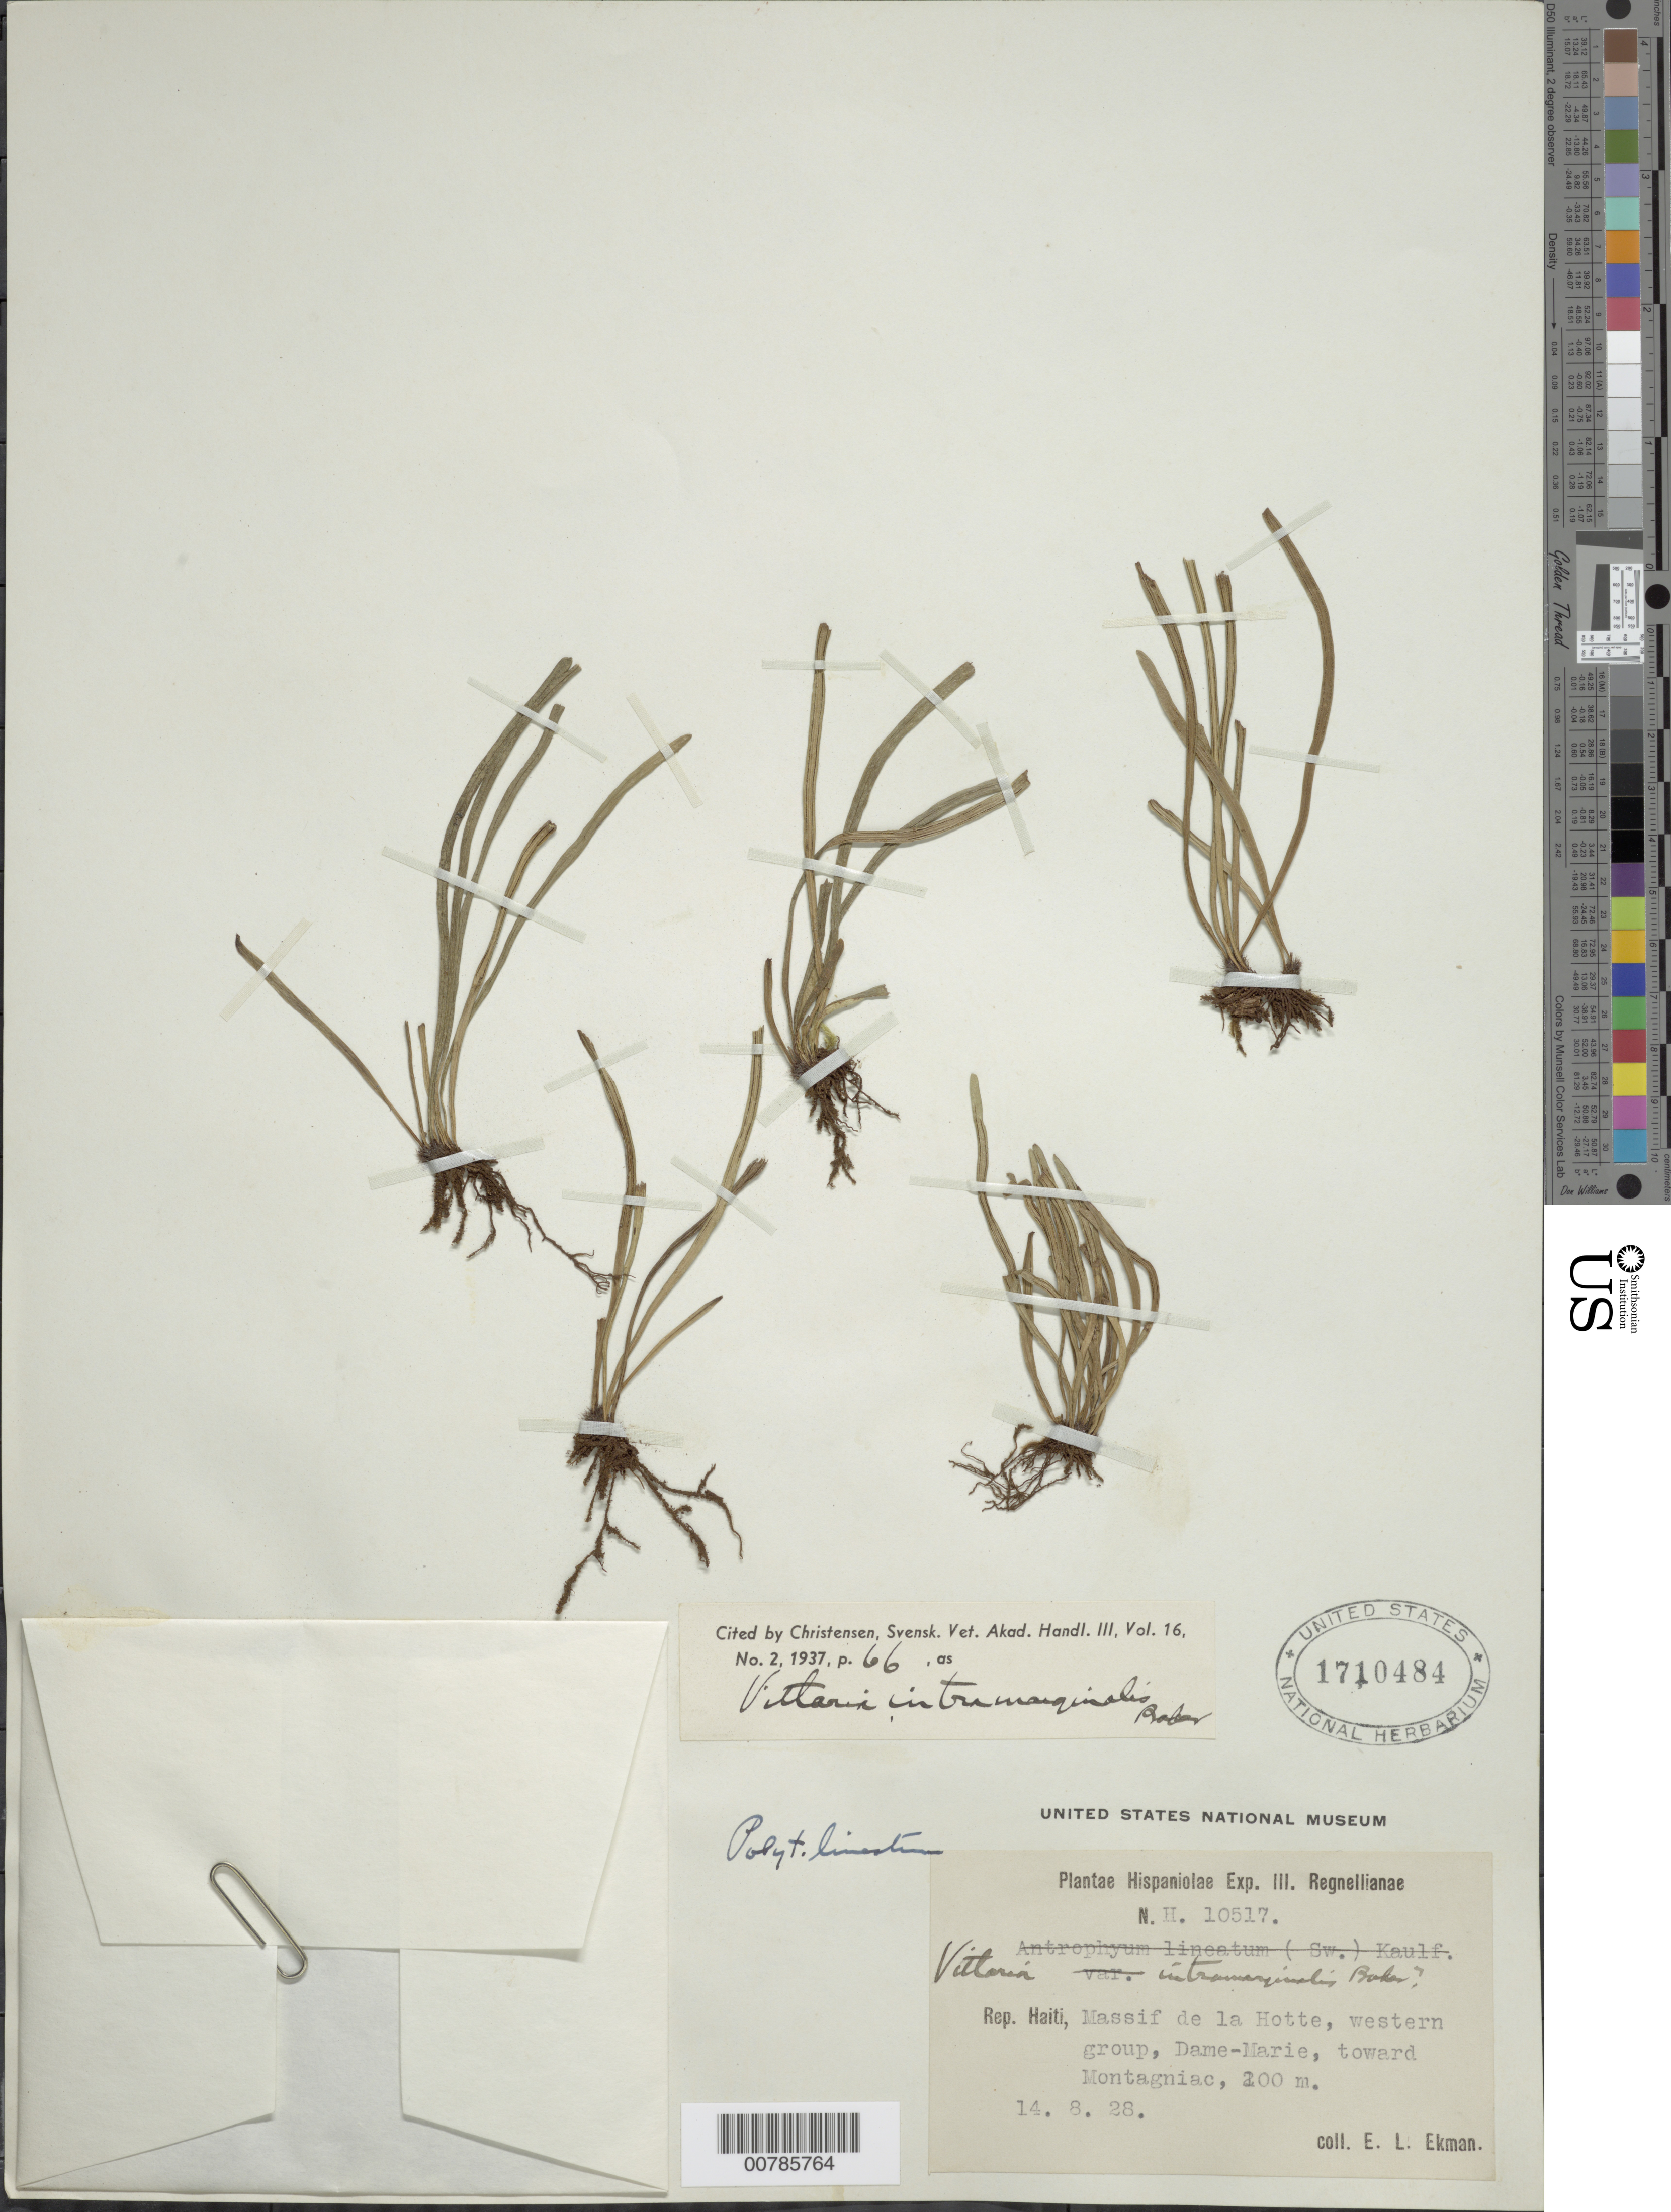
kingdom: Plantae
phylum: Tracheophyta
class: Polypodiopsida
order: Polypodiales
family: Pteridaceae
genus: Polytaenium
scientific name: Polytaenium lineatum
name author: (Sw.) J. Sm.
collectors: E. L. Ekman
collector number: H 10517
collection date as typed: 14 Aug 1928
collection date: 1928-08-14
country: Haiti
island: Hispaniola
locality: Massif de la Hotte, western group, Dame Marie, on road to Montagniac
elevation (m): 200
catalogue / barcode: US 1710484